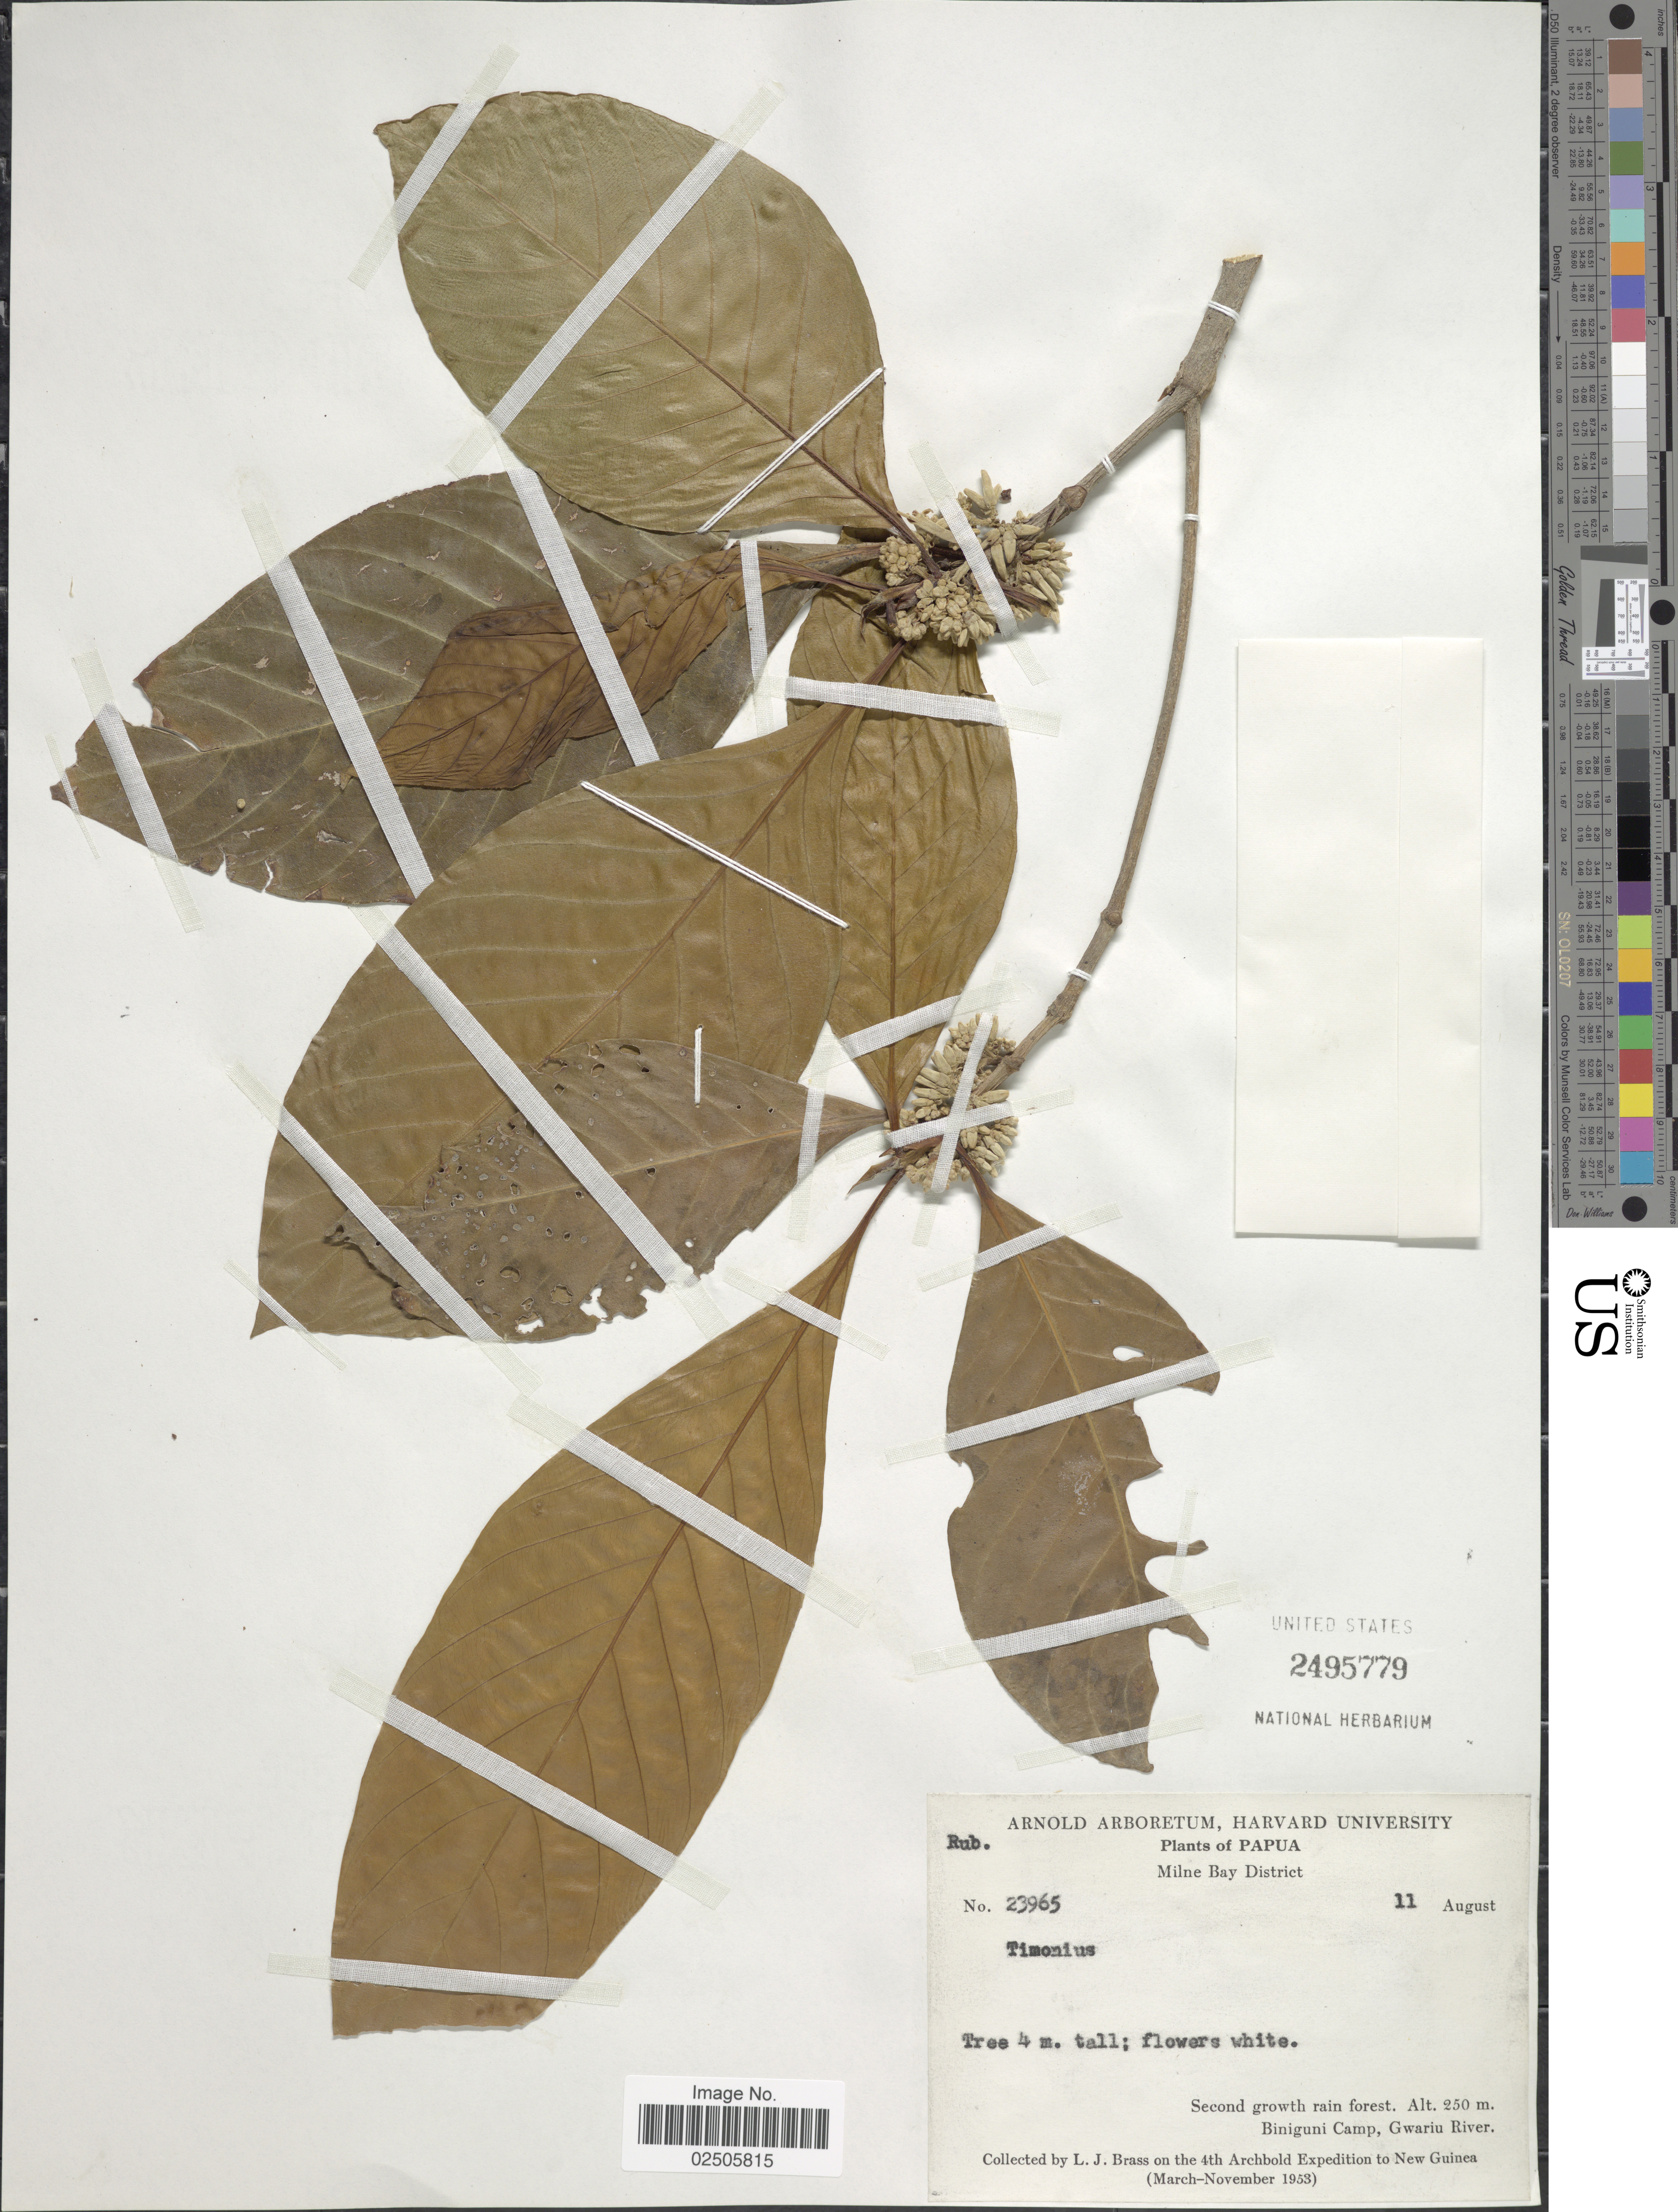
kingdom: Plantae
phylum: Tracheophyta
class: Magnoliopsida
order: Gentianales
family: Rubiaceae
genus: Timonius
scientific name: Timonius sp.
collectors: L. J. Brass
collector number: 23965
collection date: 1953-08-11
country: Papua New Guinea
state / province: Milne Bay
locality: Papua, Biniguni Camp, Gwariu River, New Guinea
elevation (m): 250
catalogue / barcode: US 2495779